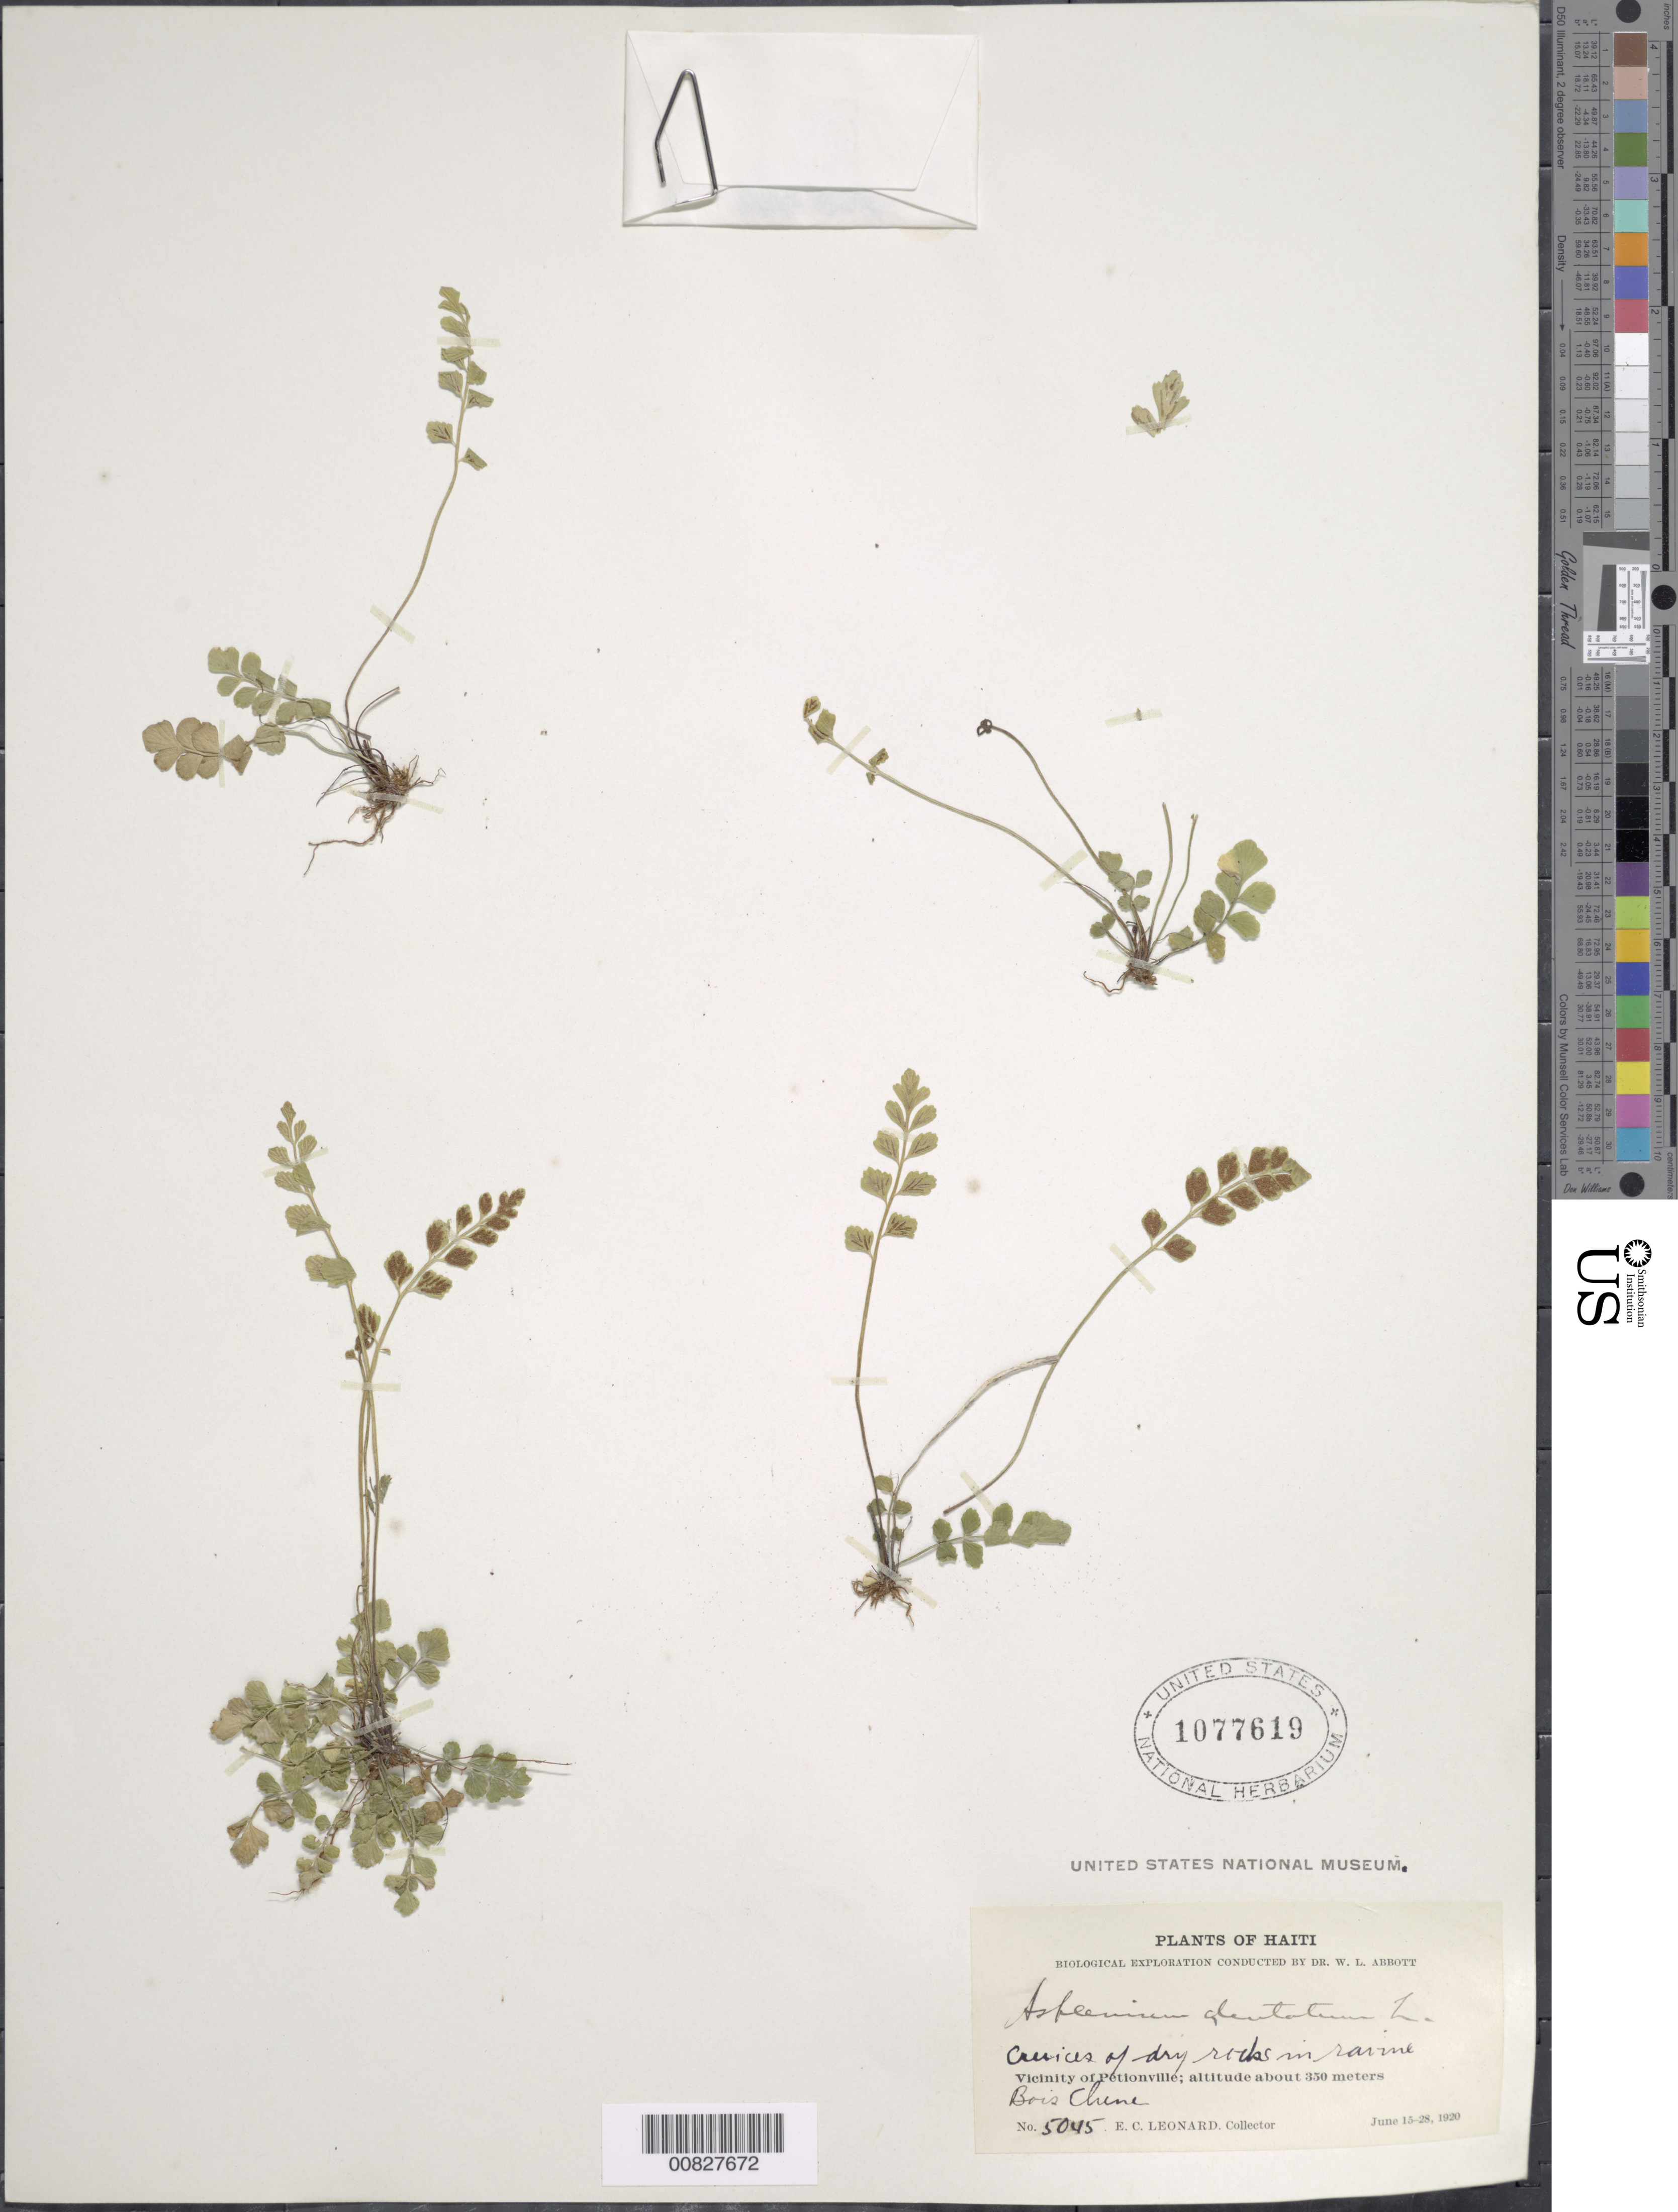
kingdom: Plantae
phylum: Tracheophyta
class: Polypodiopsida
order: Polypodiales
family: Aspleniaceae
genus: Asplenium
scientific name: Asplenium trichomanes-dentatum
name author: L.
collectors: E. C. Leonard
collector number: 5045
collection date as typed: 15 Jun 1920 to 28 Jun 1920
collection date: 1920-06-15/1920-06-28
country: Haiti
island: Hispaniola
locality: Pétionville vicinity, Bois Chene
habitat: Crevices of dry rocks in ravine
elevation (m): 350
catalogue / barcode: US 1077619